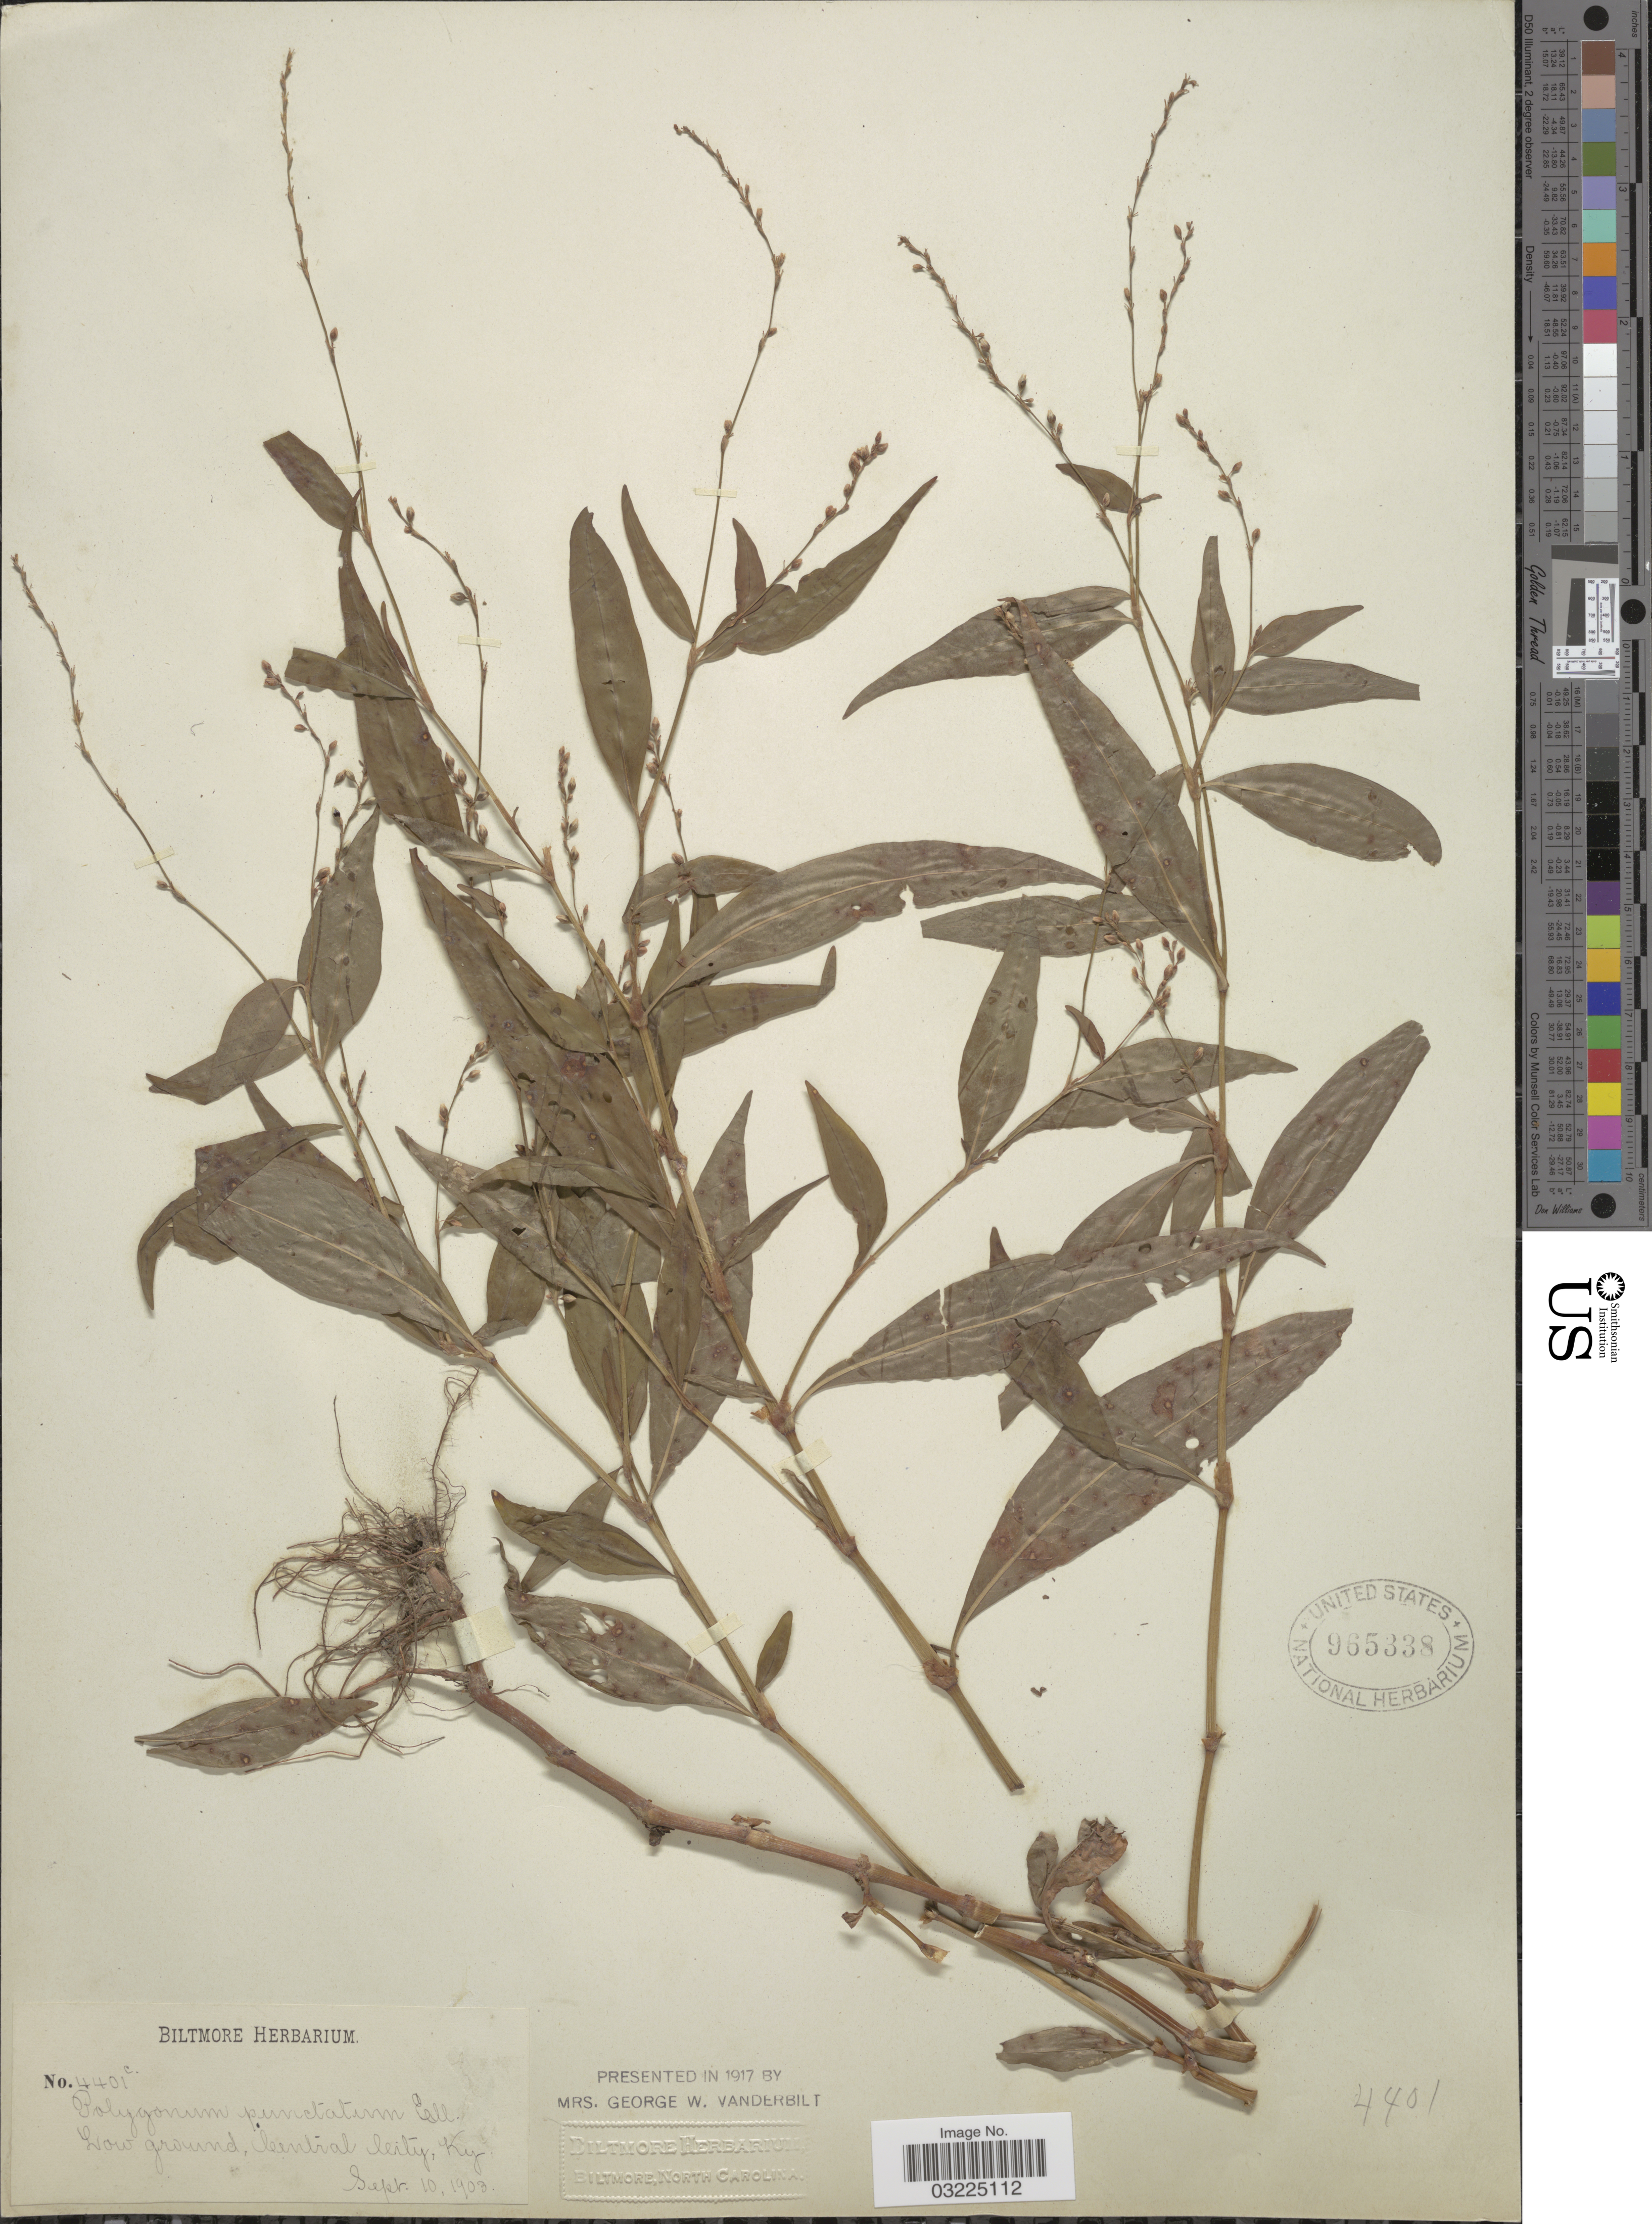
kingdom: Plantae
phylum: Tracheophyta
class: Magnoliopsida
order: Caryophyllales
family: Polygonaceae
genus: Persicaria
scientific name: Persicaria punctata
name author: (Elliott) Small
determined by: Atha, D. E.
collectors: ex herb. Biltmore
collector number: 4401c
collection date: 1903-09-10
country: United States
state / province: Kentucky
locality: Central City.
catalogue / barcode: US 965338